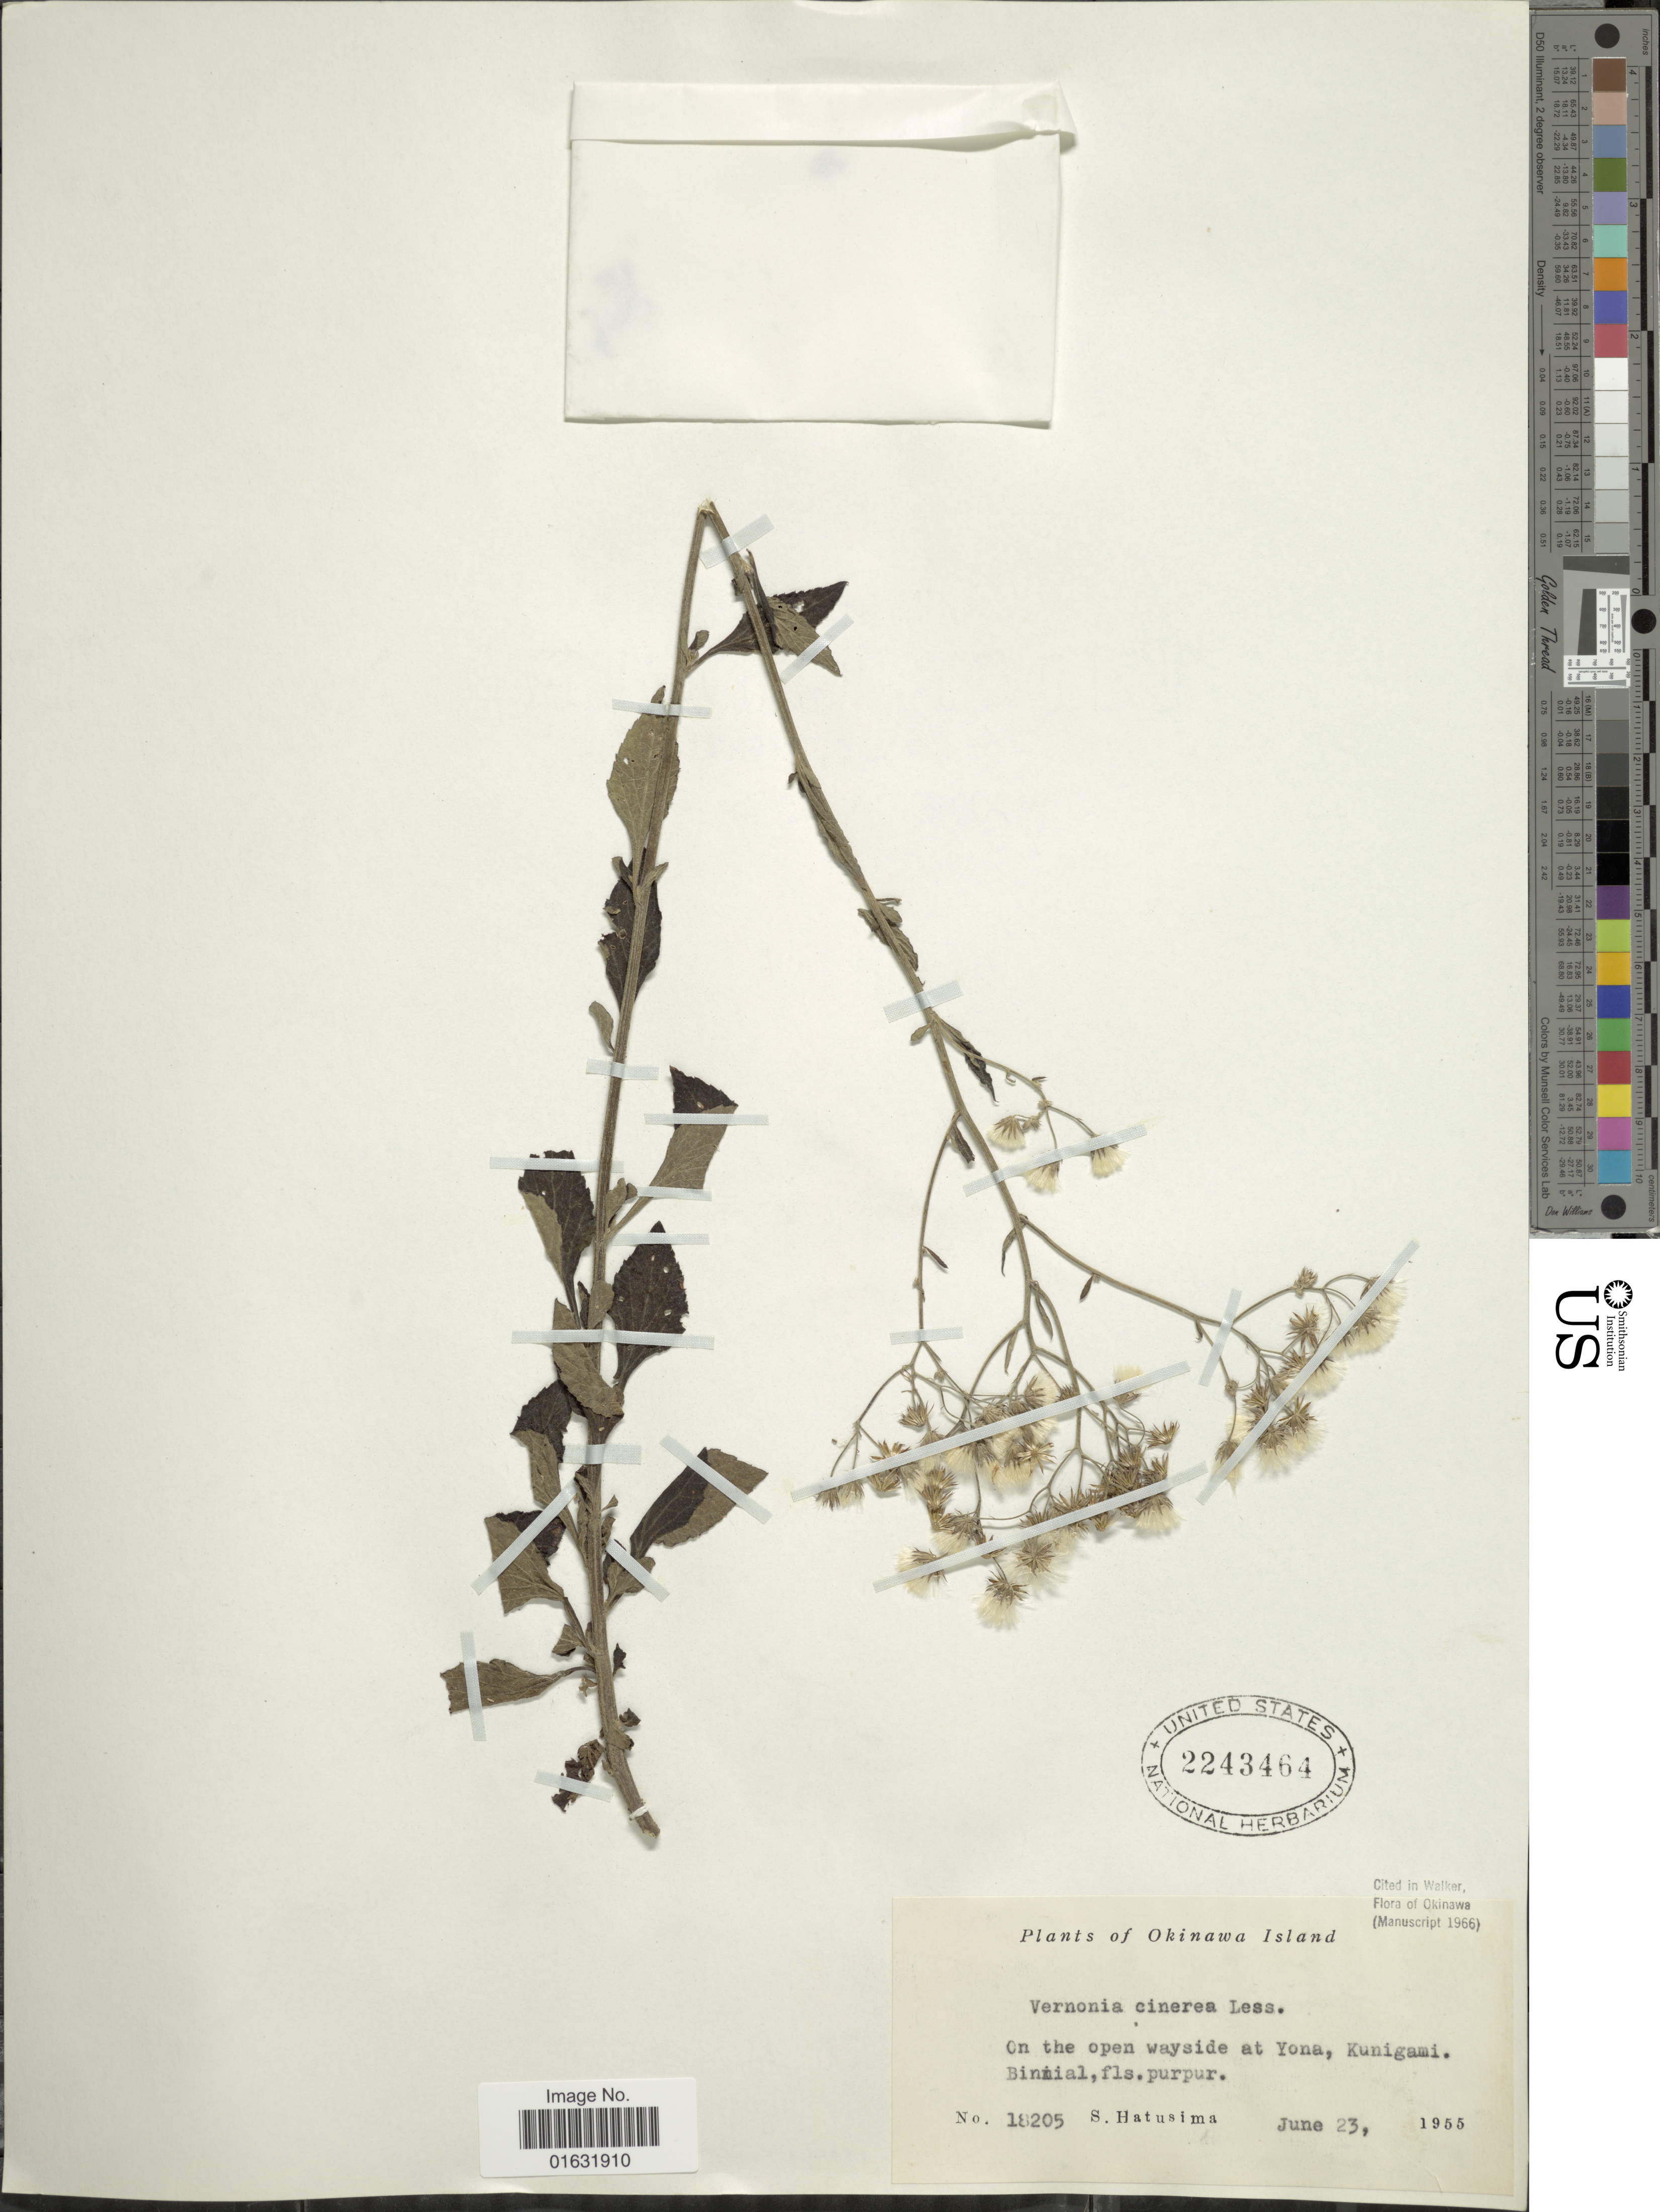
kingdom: Plantae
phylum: Tracheophyta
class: Magnoliopsida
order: Asterales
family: Asteraceae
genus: Cyanthillium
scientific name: Cyanthillium cinereum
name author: (L.) H. Rob.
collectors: S. Hatusima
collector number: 18205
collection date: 1955-06-23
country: Japan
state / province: Okinawa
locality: On the open wayside at Yona, Kunigami.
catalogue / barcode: US 2243464